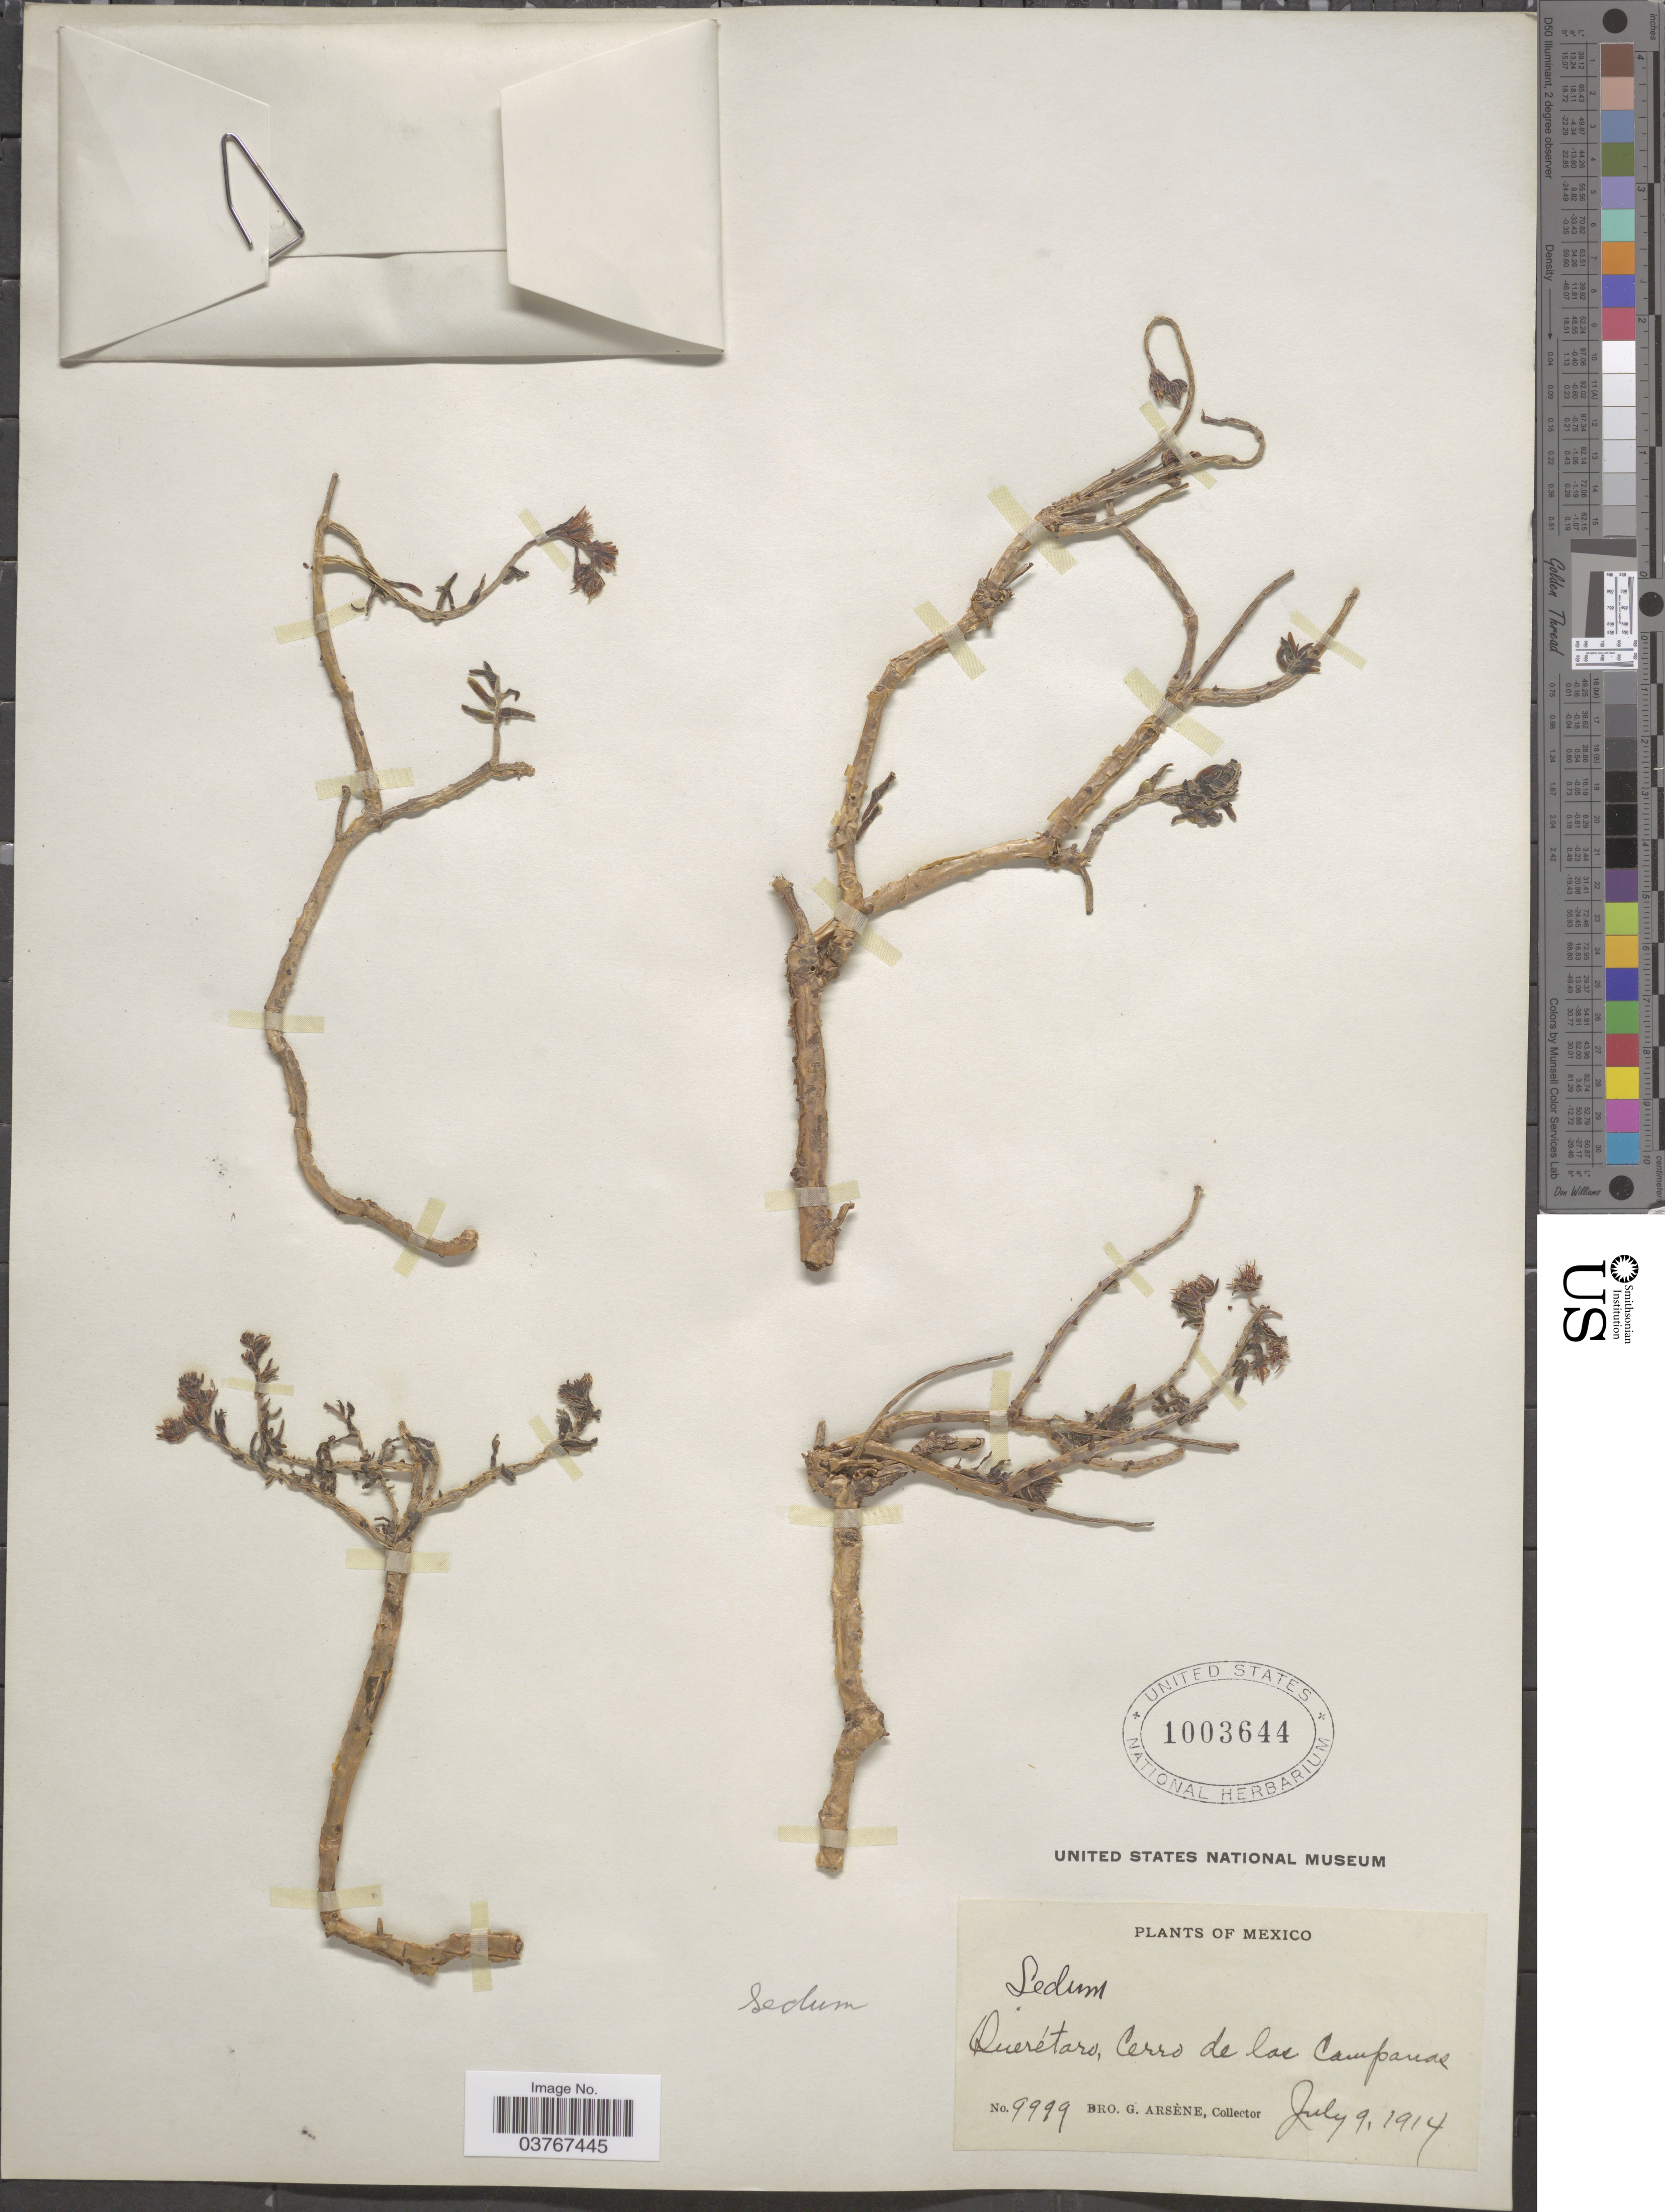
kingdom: Plantae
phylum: Tracheophyta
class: Magnoliopsida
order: Saxifragales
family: Crassulaceae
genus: Sedum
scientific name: Sedum sp.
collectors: Bro. G. Arsène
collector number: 9999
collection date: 1914-07-09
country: Mexico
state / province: Querétaro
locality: Cerro de las Campanas.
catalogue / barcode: US 1003644